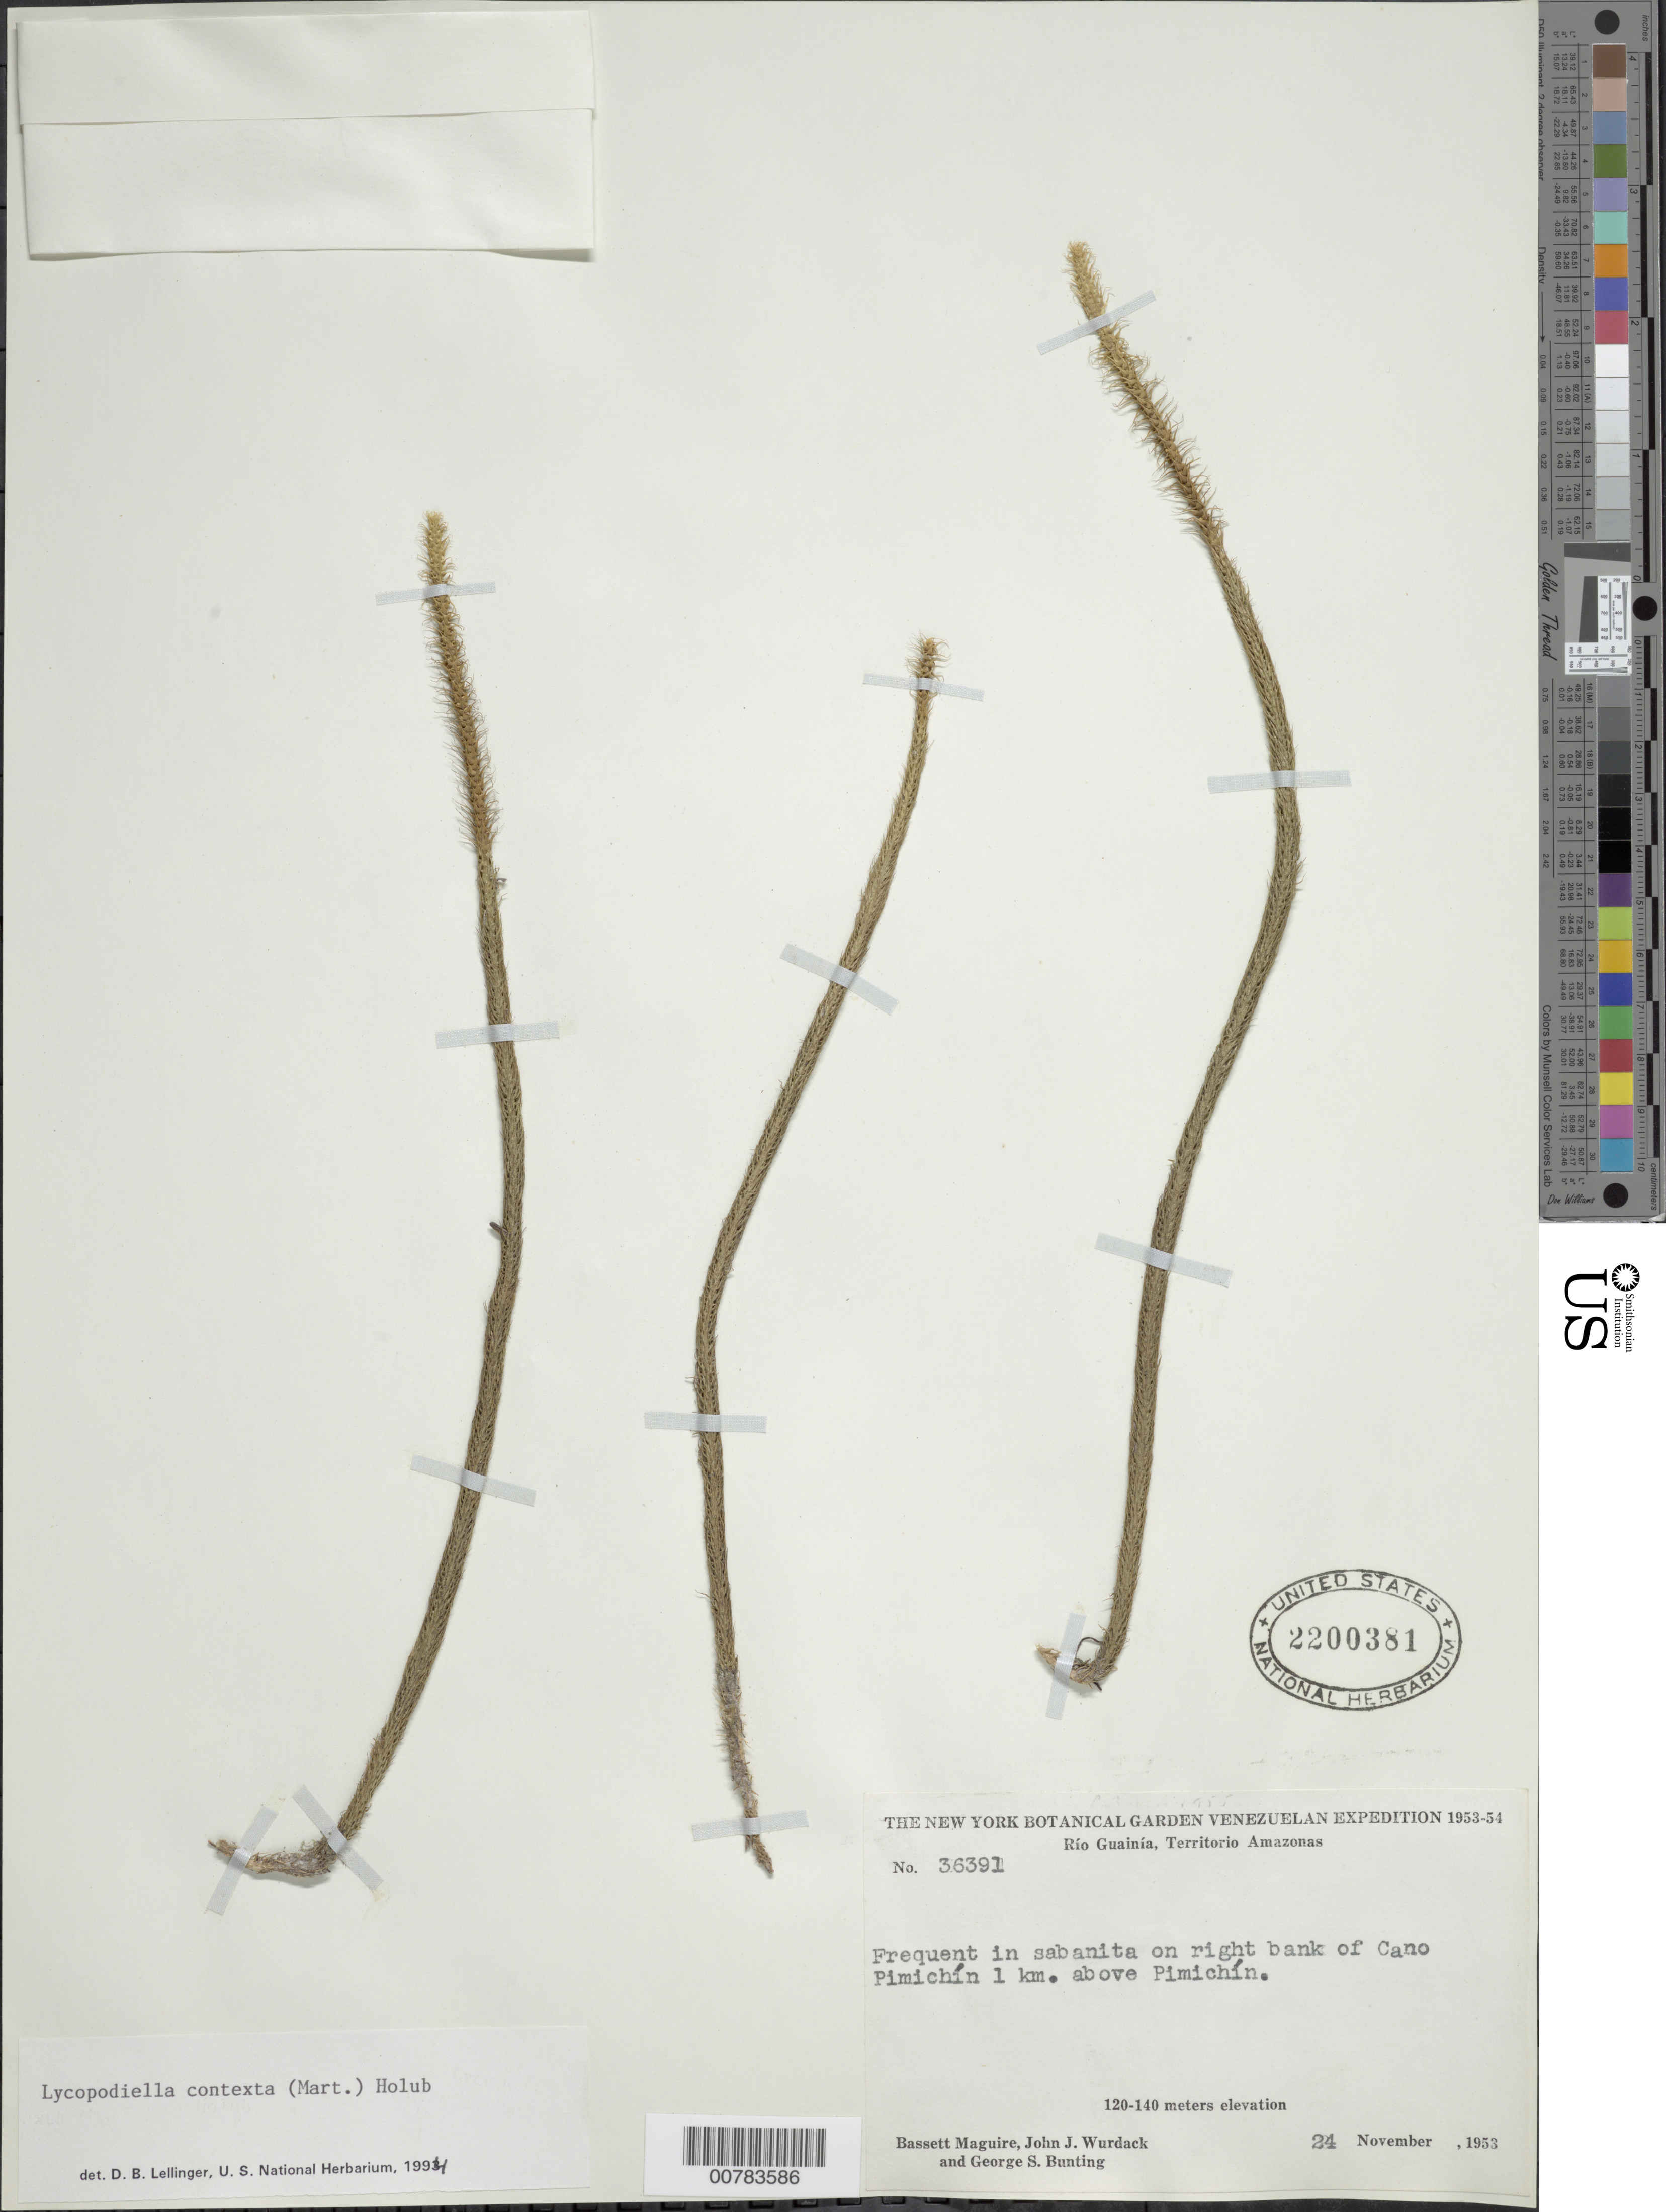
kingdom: Plantae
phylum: Tracheophyta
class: Lycopodiopsida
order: Lycopodiales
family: Lycopodiaceae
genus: Pseudolycopodiella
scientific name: Pseudolycopodiella contexta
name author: (C. Mart.) Holub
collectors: B. Maguire, J. J. Wurdack & G. S. Bunting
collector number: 36391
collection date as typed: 24-Nov-53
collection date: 1953-11-24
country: Venezuela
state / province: Amazonas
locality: Río Guainía, Yavita-Pimichin trail, on right bank of Caño Pimichin 1 km. above Pimichín.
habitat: Sabanita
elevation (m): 120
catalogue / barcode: US 2200381